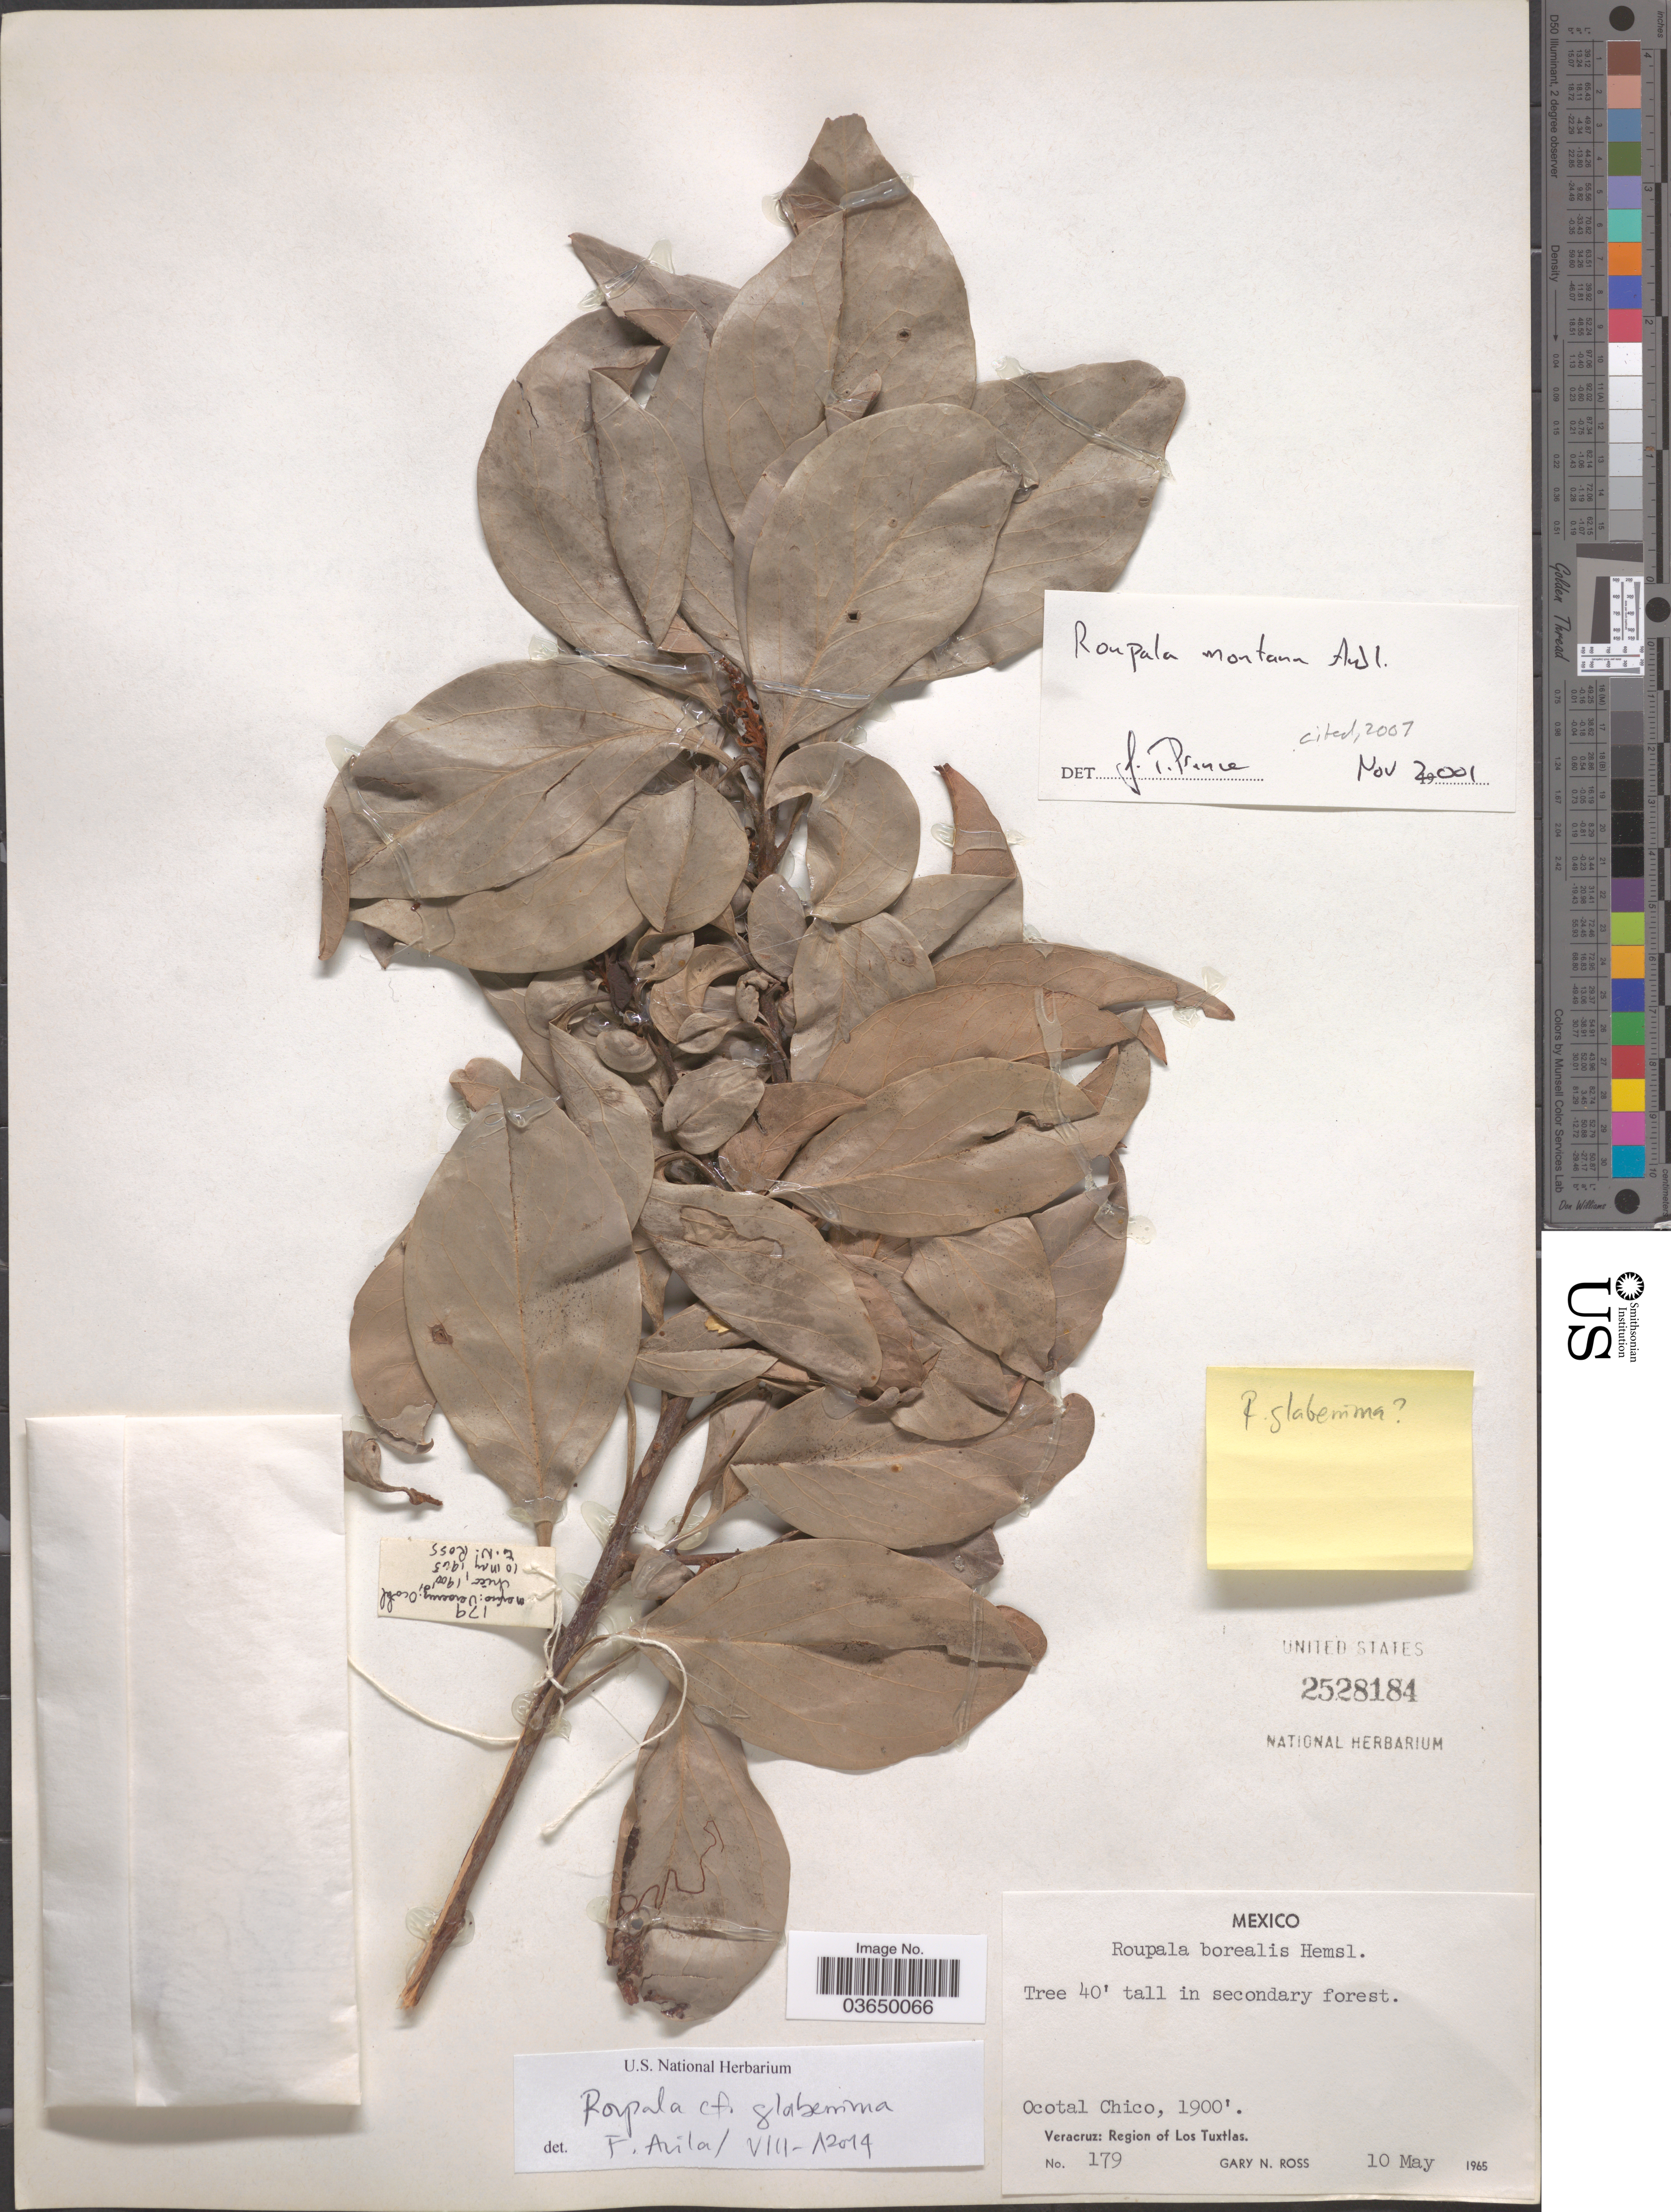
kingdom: Plantae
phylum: Tracheophyta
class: Magnoliopsida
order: Proteales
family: Proteaceae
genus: Roupala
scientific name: Roupala glaberrima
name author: Pittier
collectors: G. N. Ross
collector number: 179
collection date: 1965-05-10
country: Mexico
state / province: Veracruz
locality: Ocotal Chico. Veracruz: Region of Los Tuxtlas.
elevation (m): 579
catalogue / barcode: US 2528184